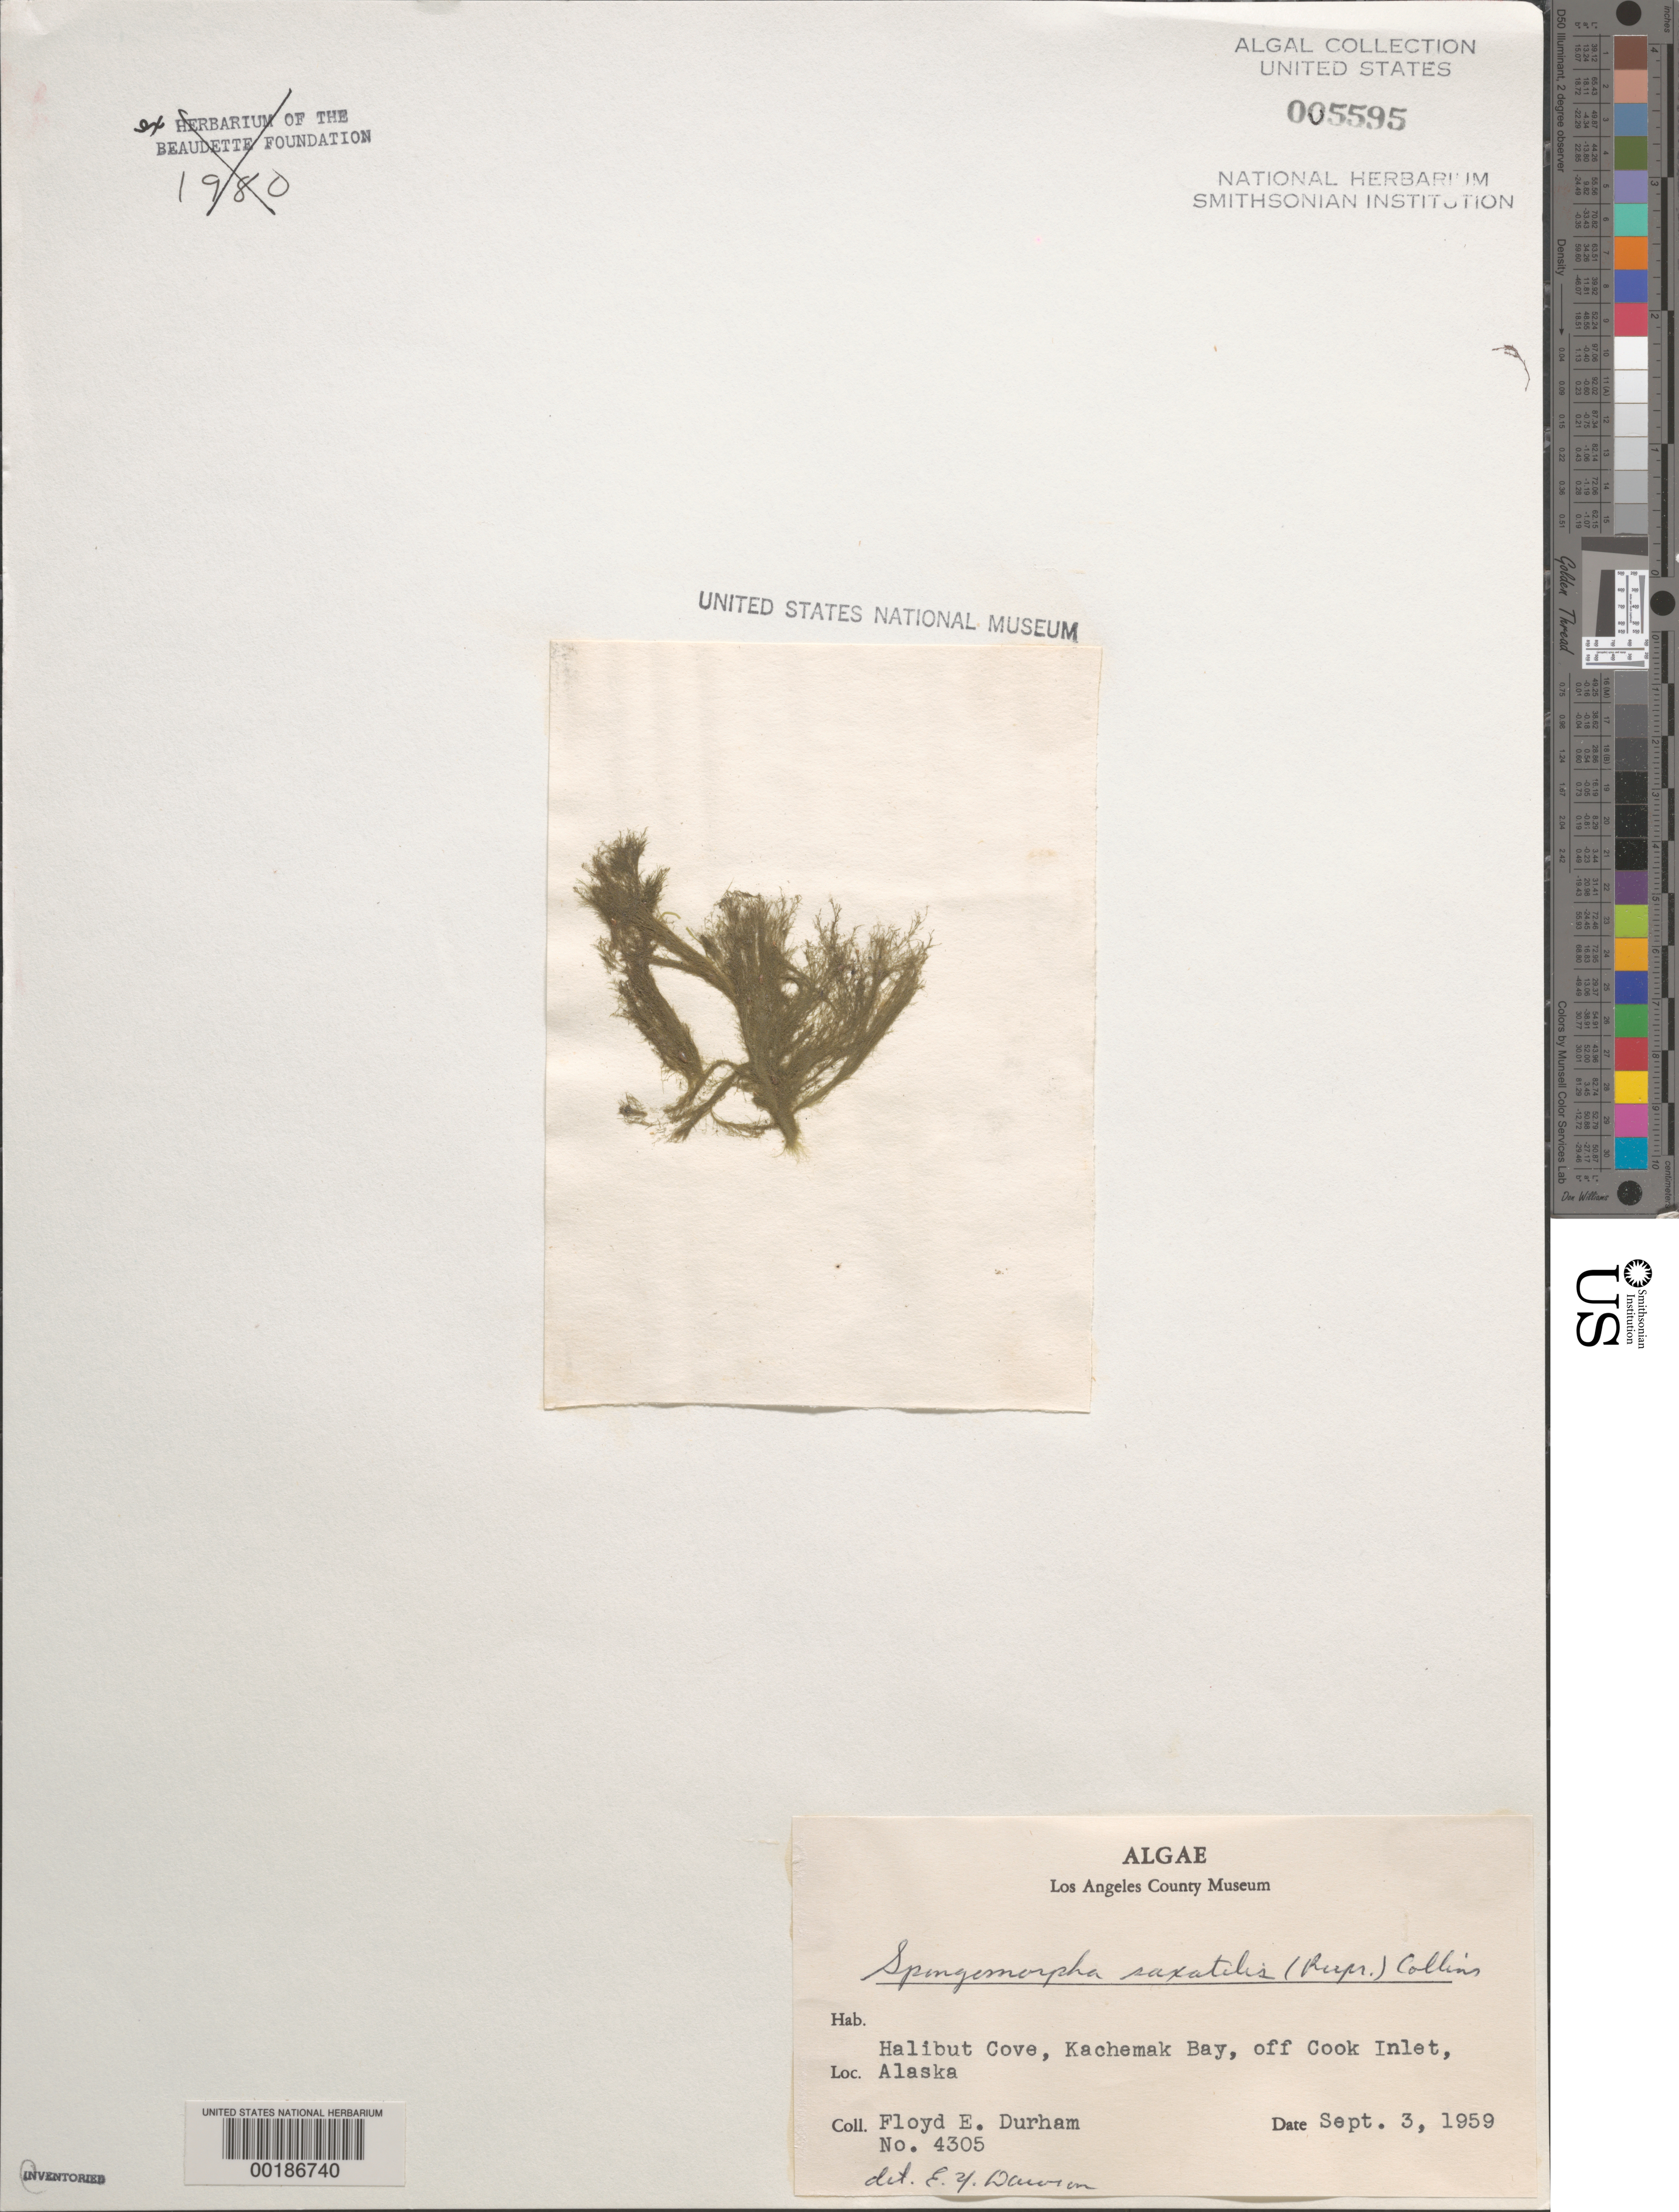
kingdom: Plantae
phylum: Chlorophyta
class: Ulvophyceae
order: Ulotrichales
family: Ulotrichaceae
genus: Acrosiphonia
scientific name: Acrosiphonia saxatilis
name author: (Rupr.) K.L.Vinogr.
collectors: F. Durham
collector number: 4305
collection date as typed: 03 Sep 1959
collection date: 1959-09-03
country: United States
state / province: Alaska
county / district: Kenai Peninsula Division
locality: Halibut Cove, Kachemak Bay, off Cook Inlet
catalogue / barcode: US 5595